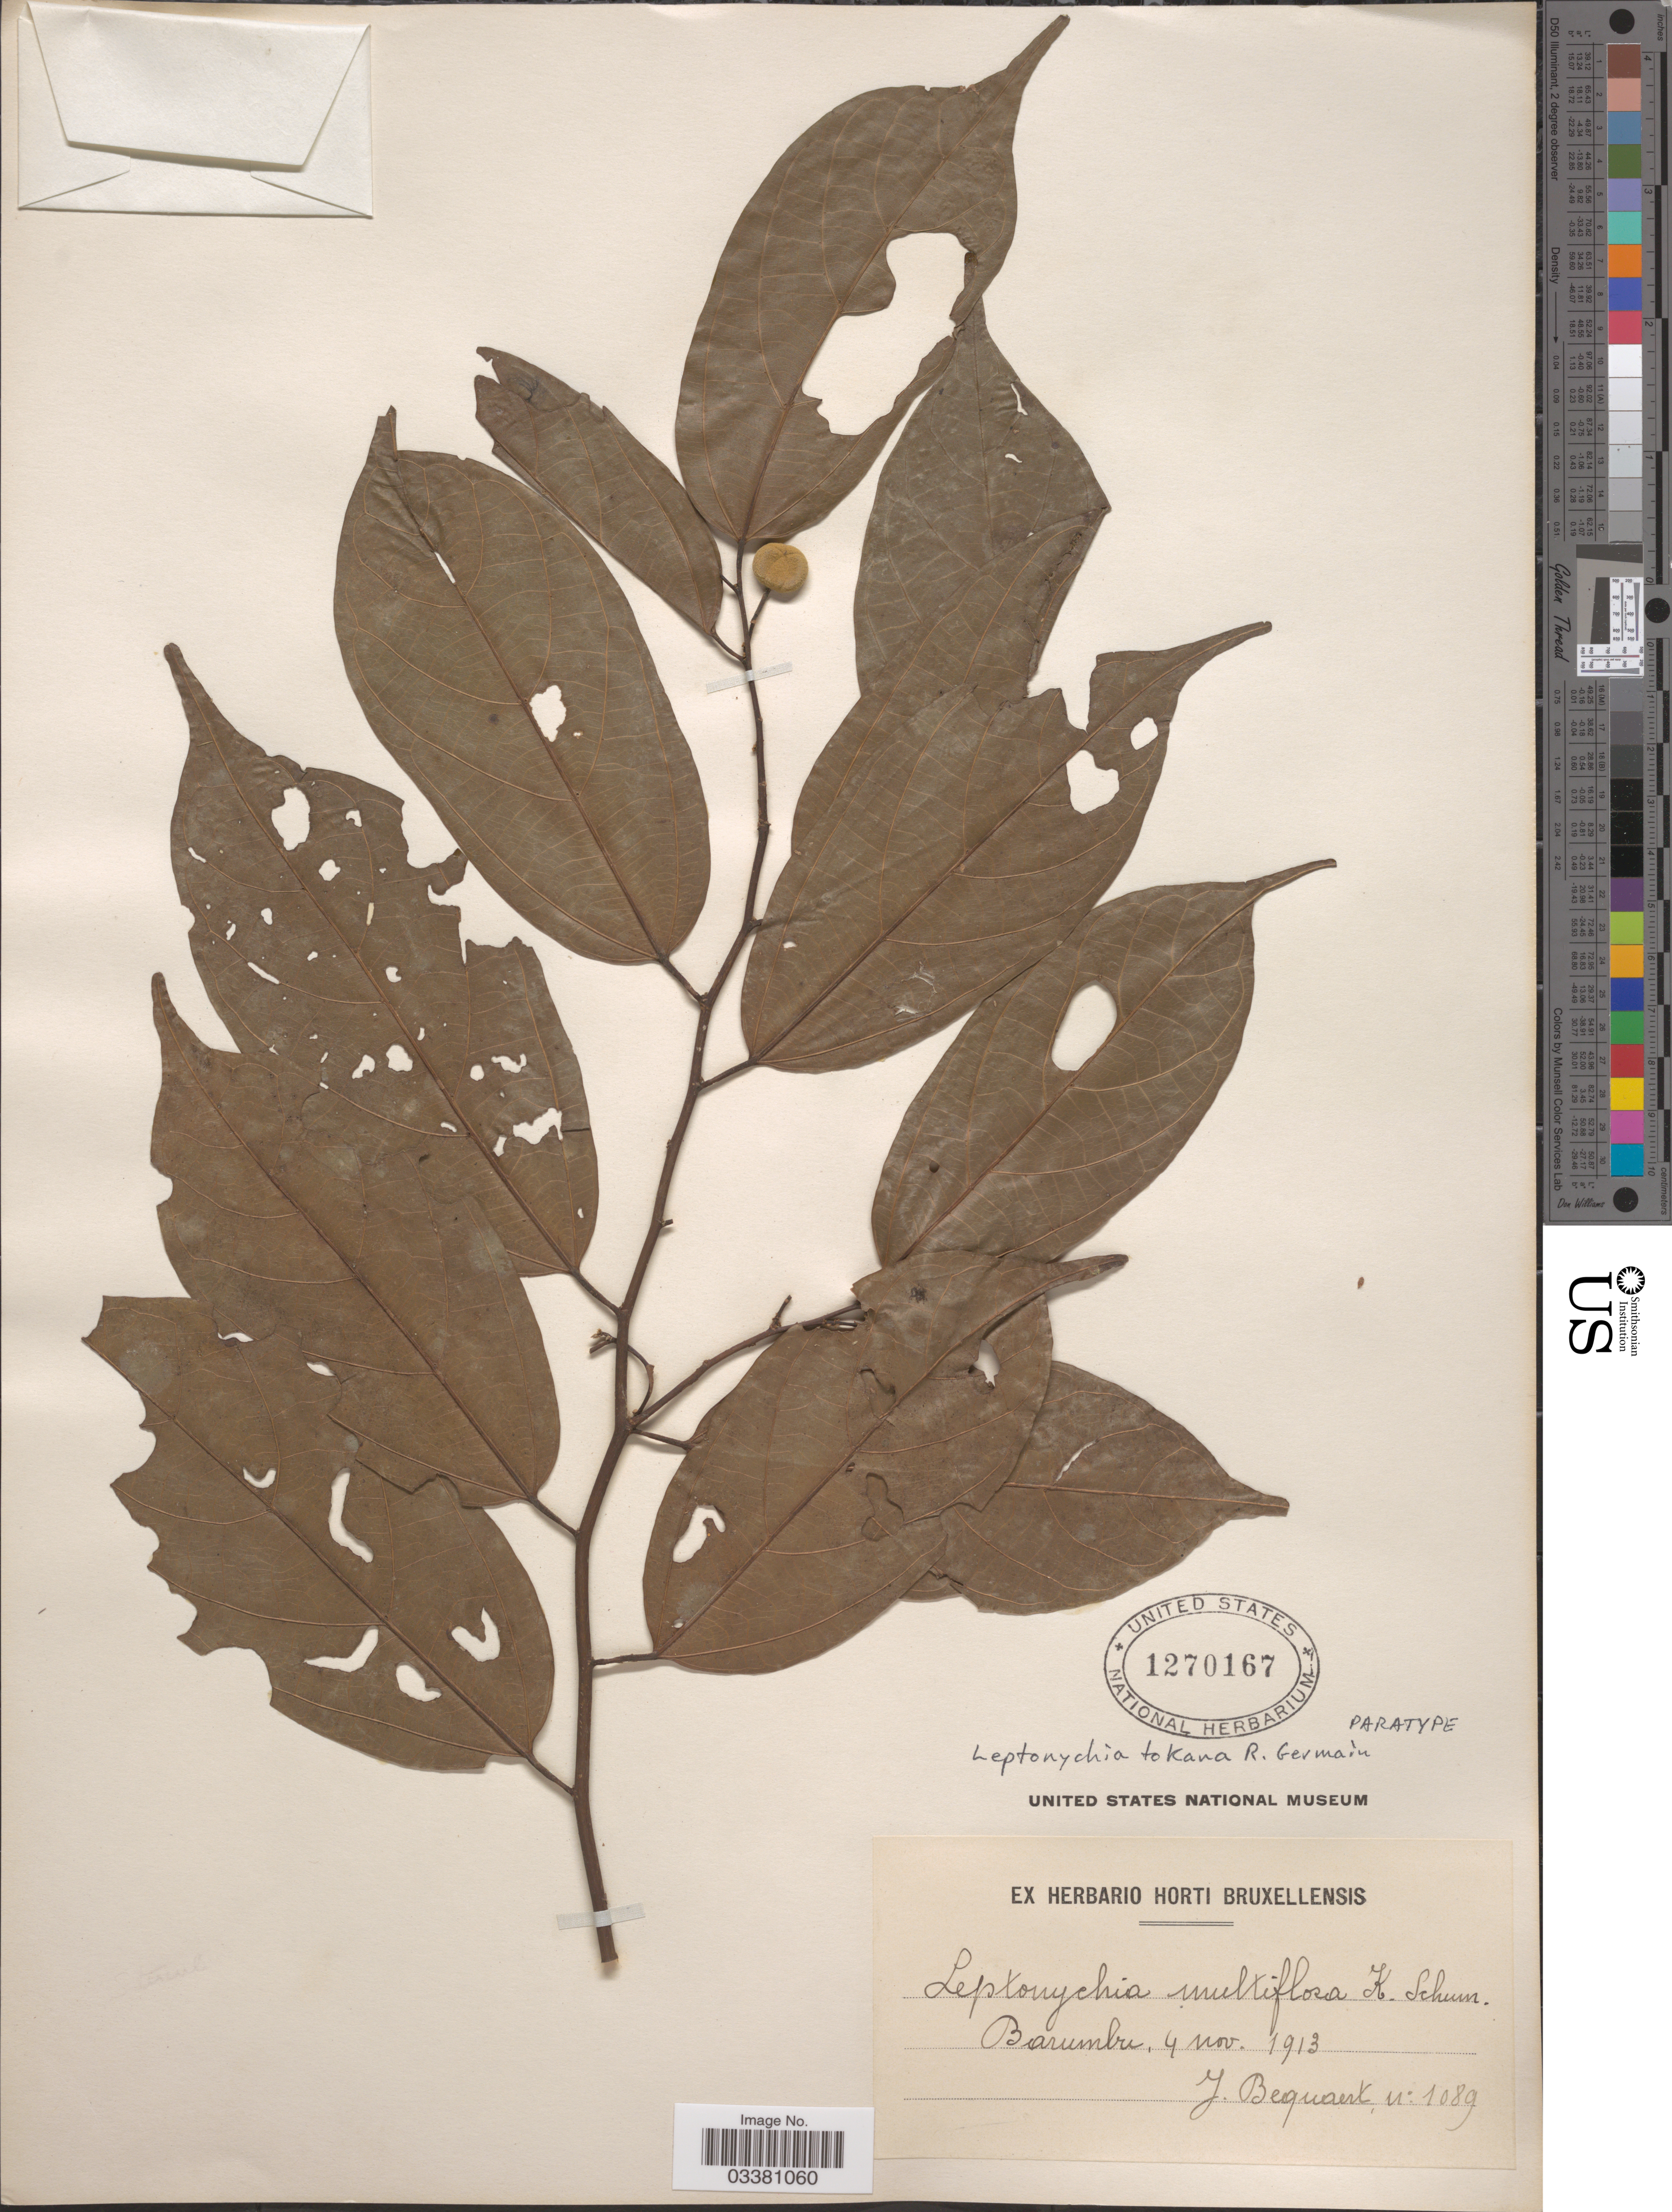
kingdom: Plantae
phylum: Tracheophyta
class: Magnoliopsida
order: Malvales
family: Malvaceae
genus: Leptonychia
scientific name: Leptonychia tokana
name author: Germ.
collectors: J. Bequaert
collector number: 1089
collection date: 1913-11-04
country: Congo, Democratic Republic of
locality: Barumbu.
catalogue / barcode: US 1270167